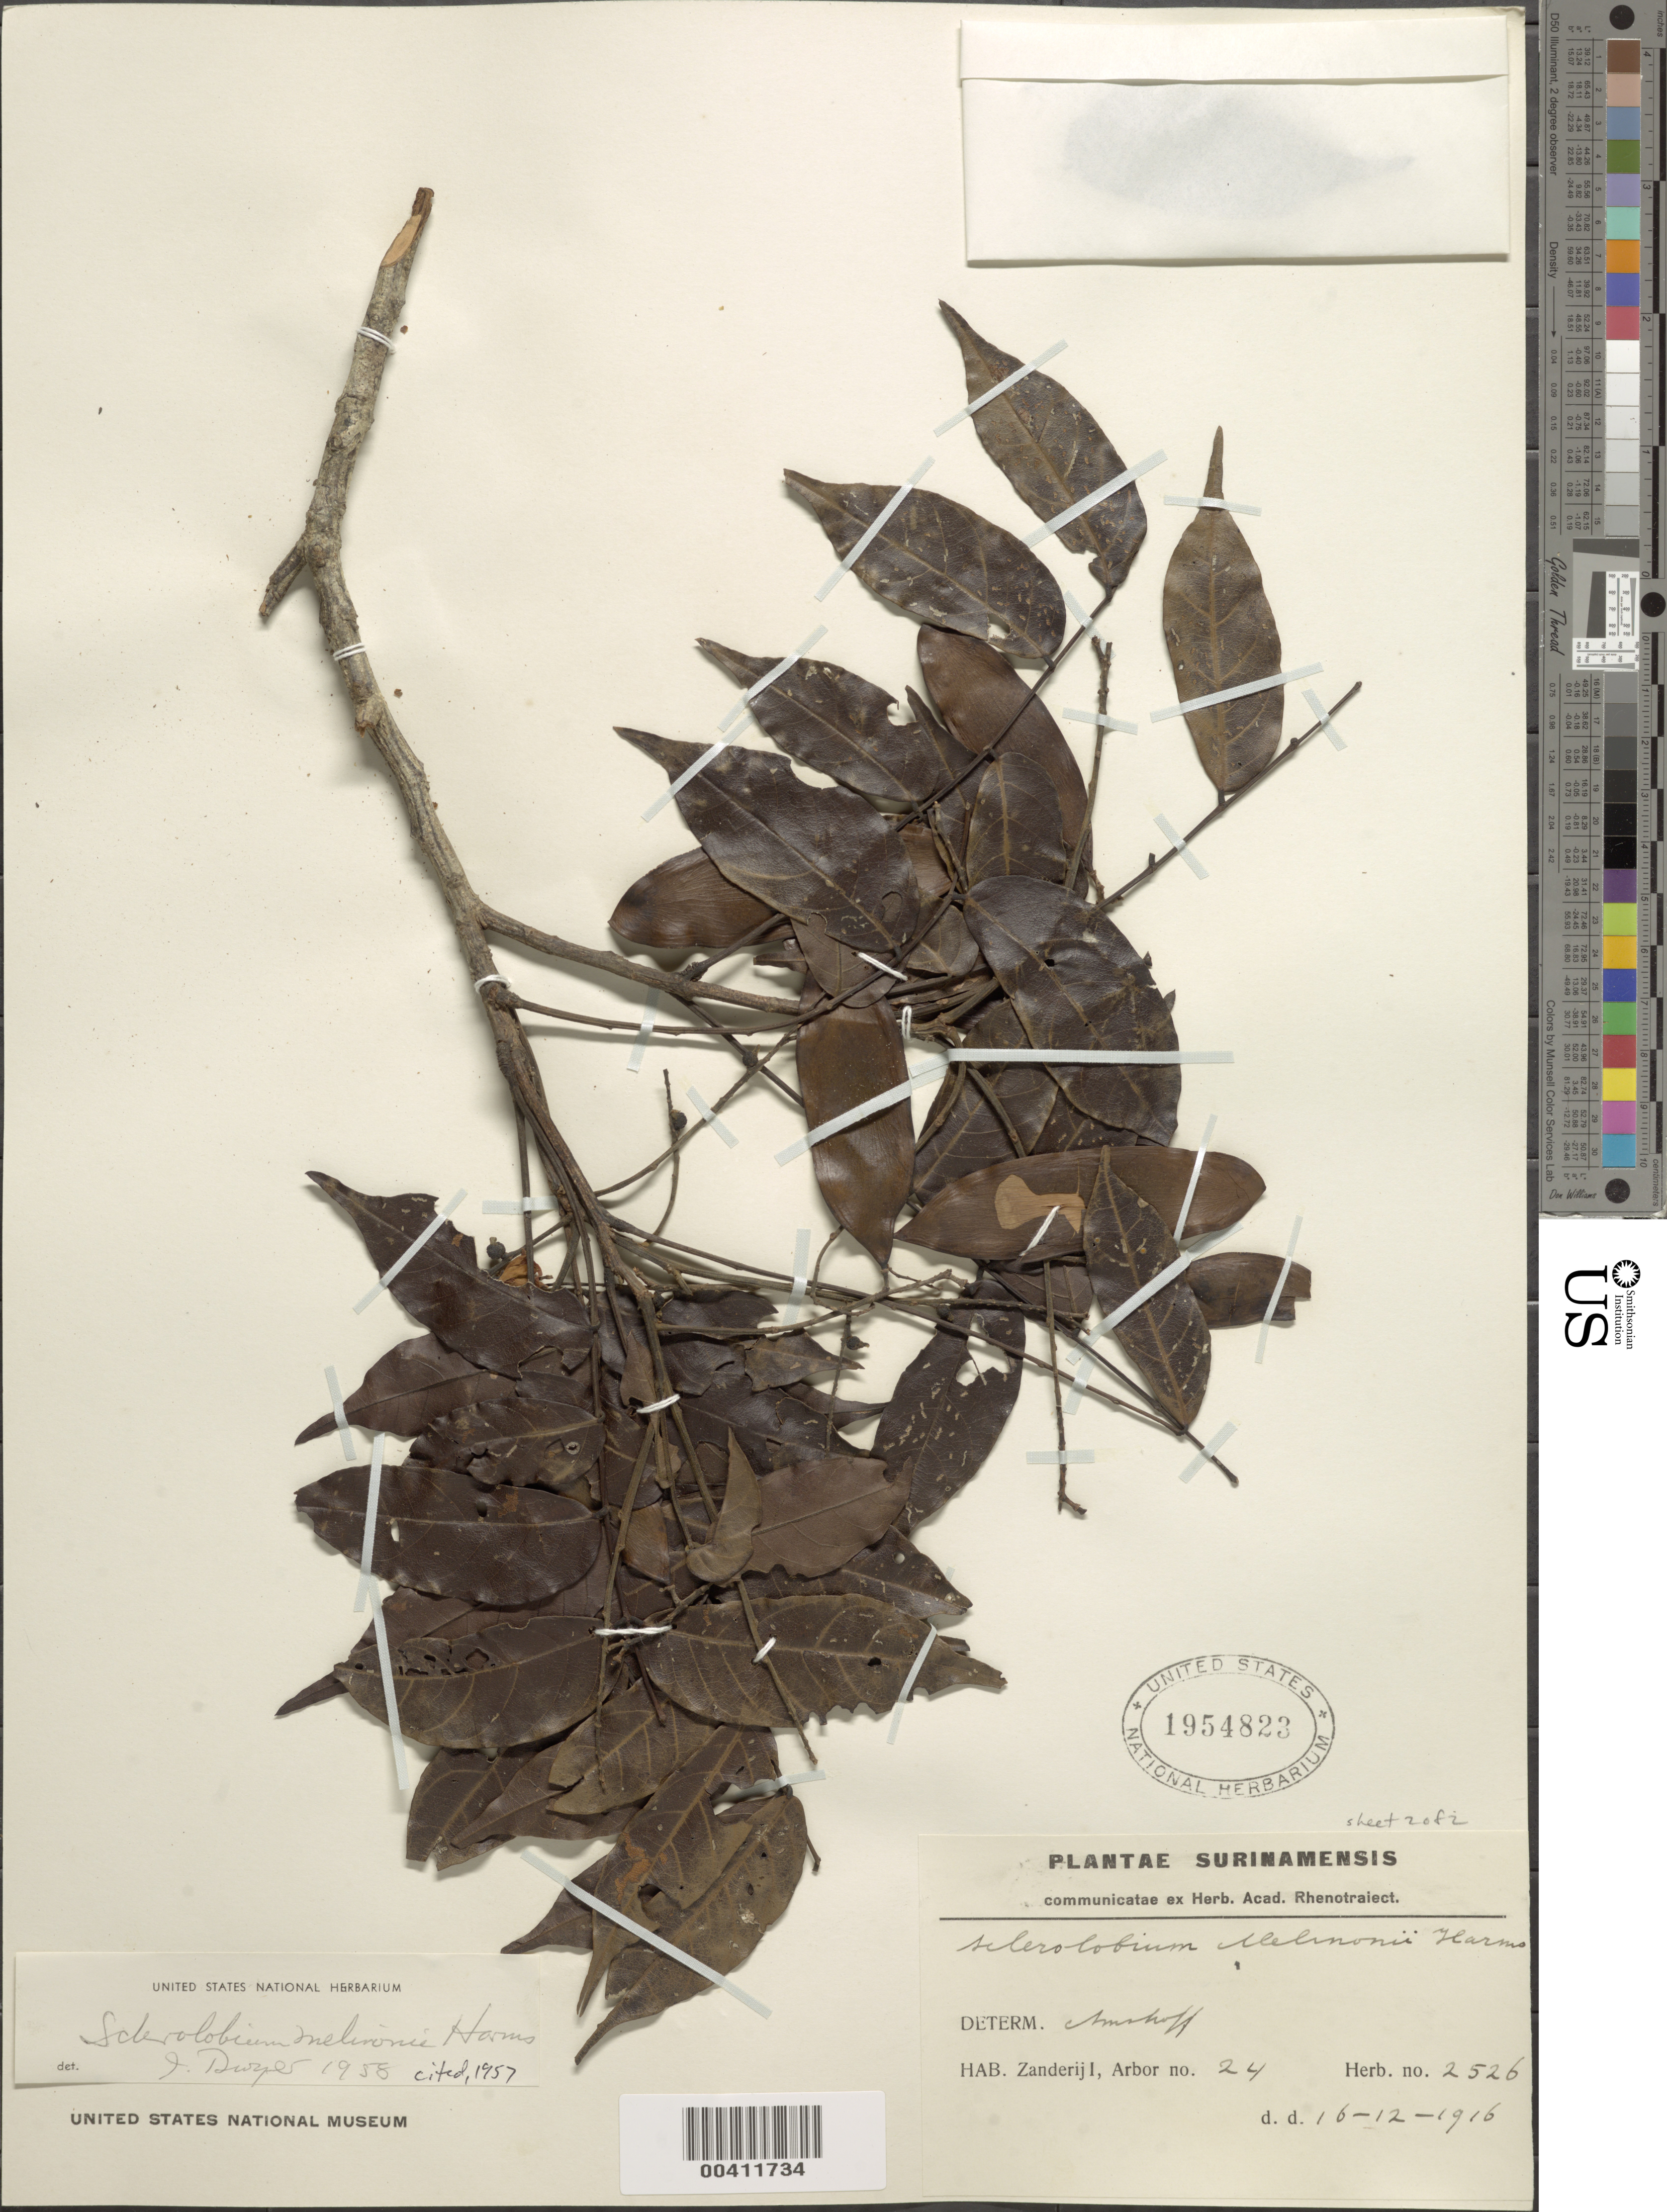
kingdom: Plantae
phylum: Tracheophyta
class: Magnoliopsida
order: Fabales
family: Fabaceae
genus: Tachigali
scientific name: Tachigali melinonii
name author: (Harms) Zarucchi & Herend.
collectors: B. Boswezen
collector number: Herb. 2526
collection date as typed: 16 Dec 1916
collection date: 1916-12-16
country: Suriname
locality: Bosreservaat, zanderij i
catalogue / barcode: US 1954823